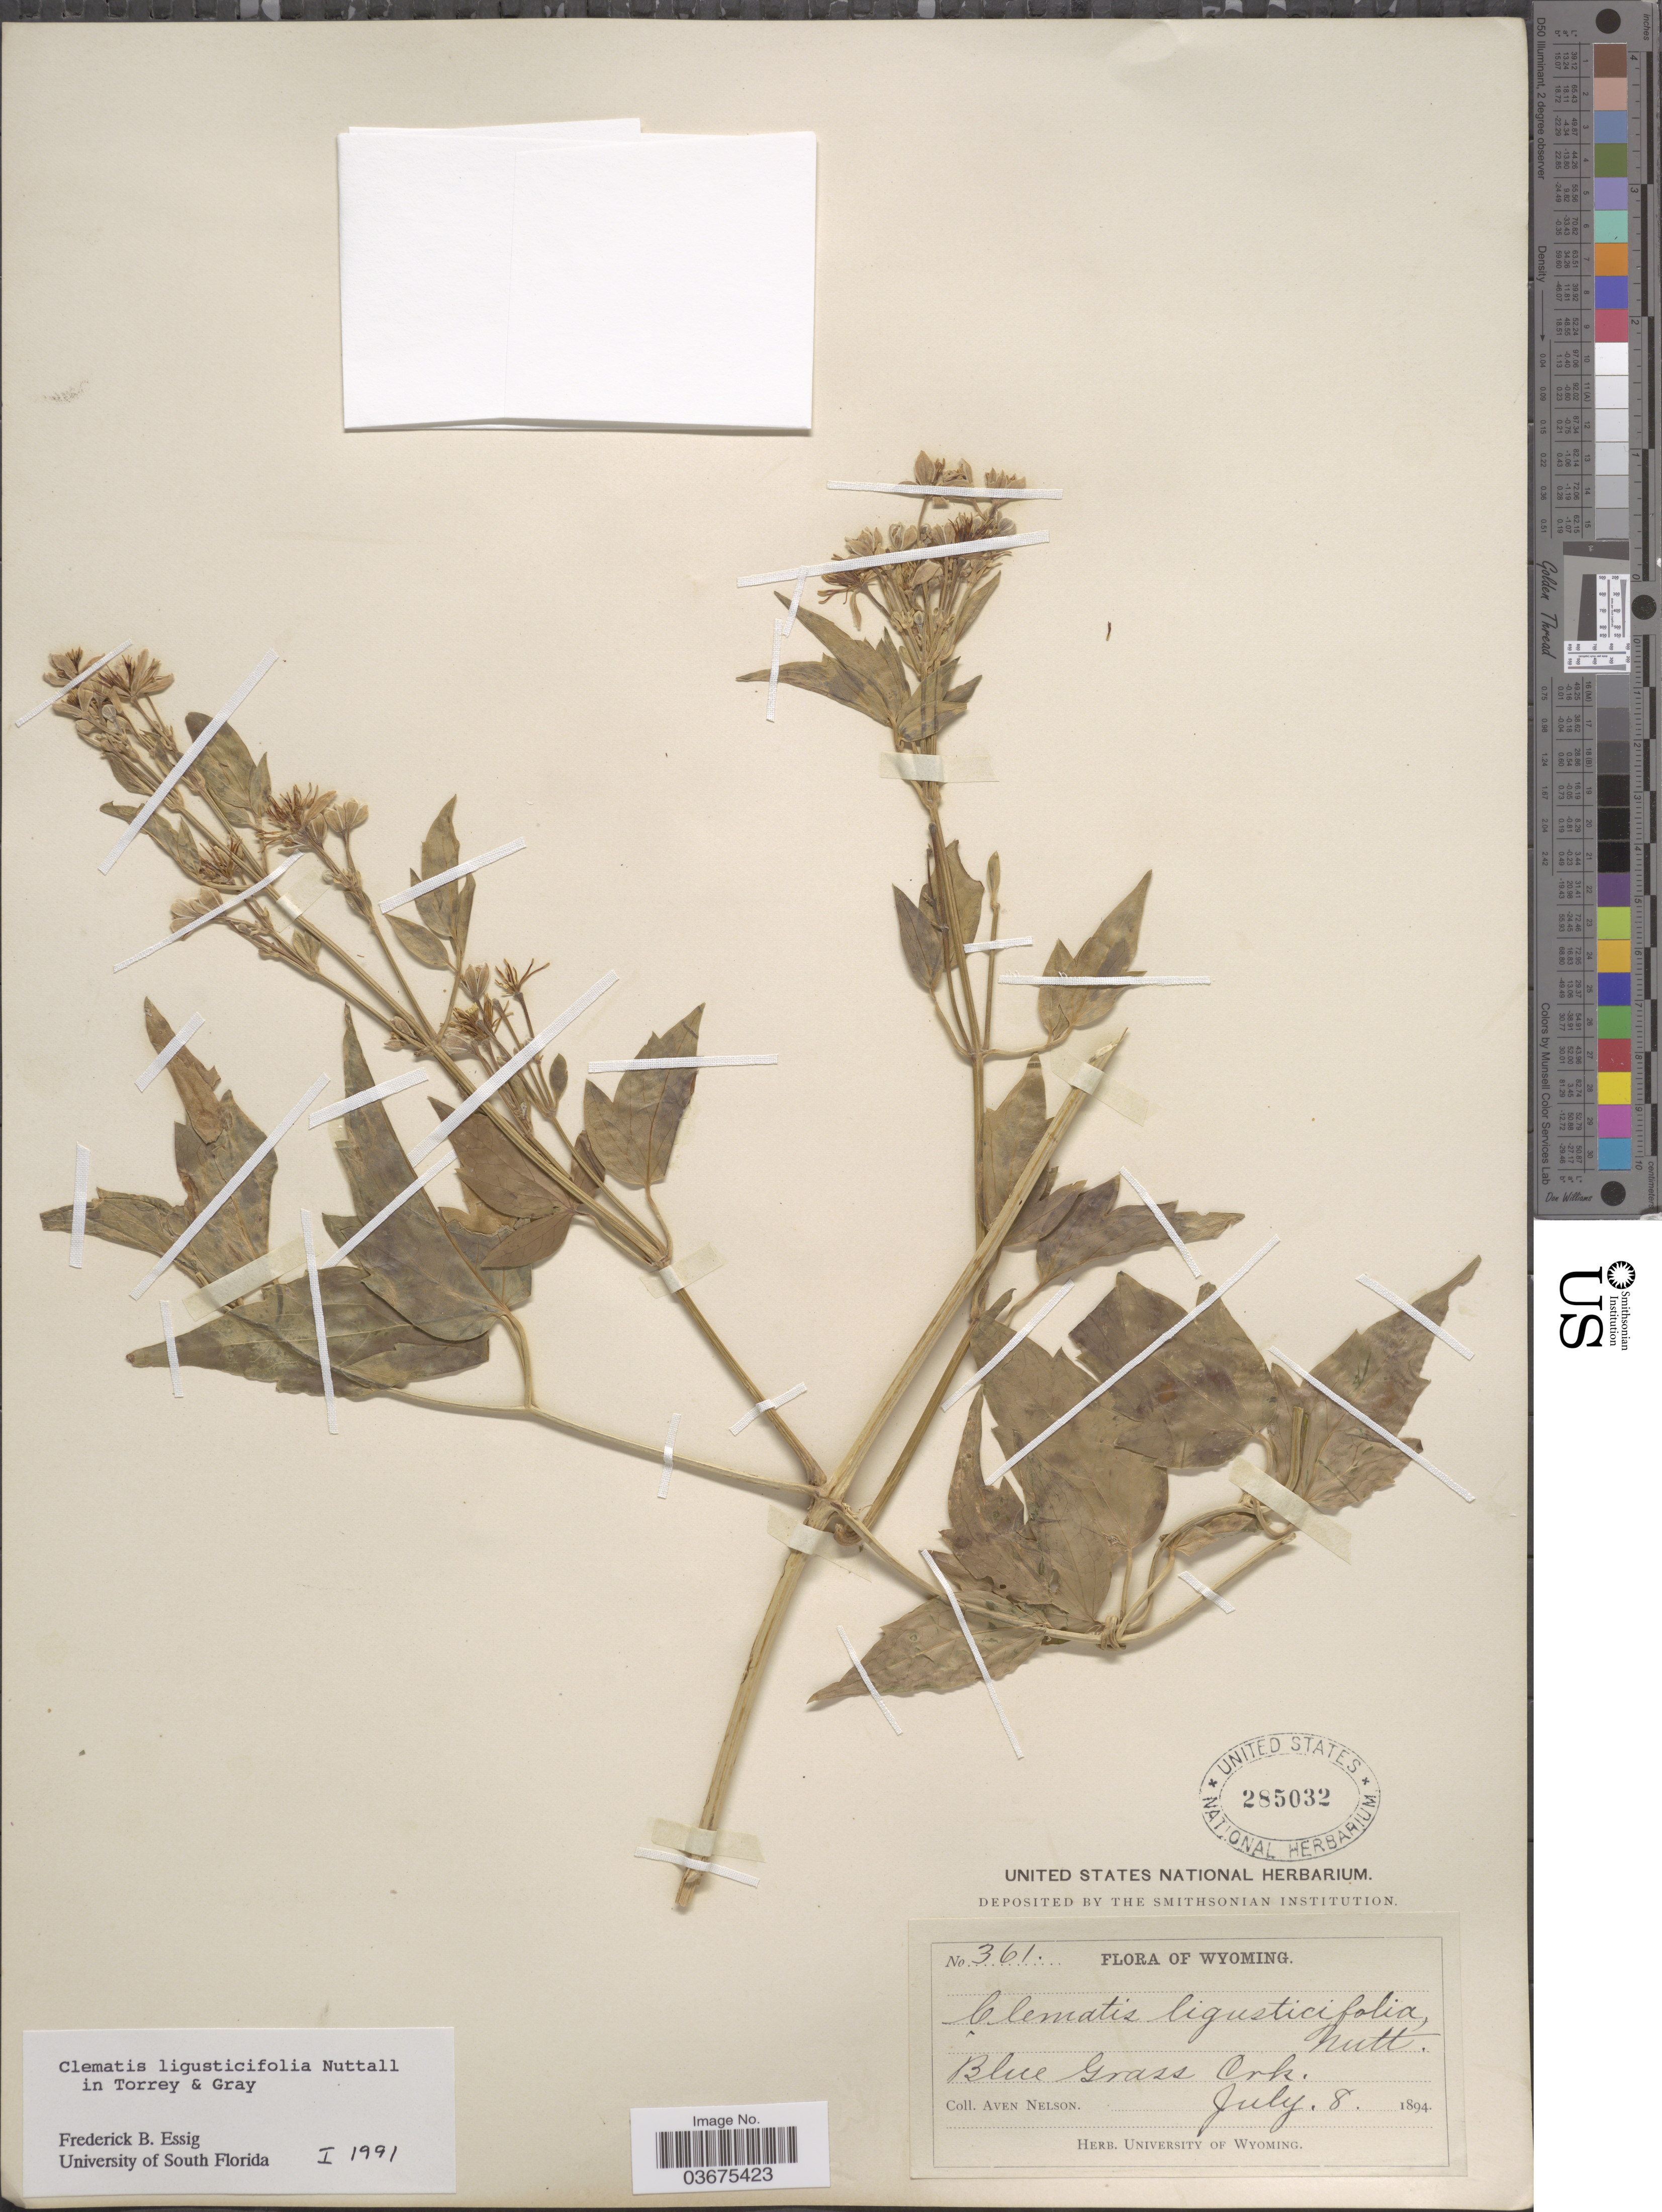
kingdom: Plantae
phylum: Tracheophyta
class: Magnoliopsida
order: Ranunculales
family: Ranunculaceae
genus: Clematis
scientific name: Clematis ligusticifolia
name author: Nutt.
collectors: A. Nelson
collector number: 361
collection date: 1894-07-08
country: United States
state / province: Wyoming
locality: Blue Grass Crk.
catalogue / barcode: US 285032